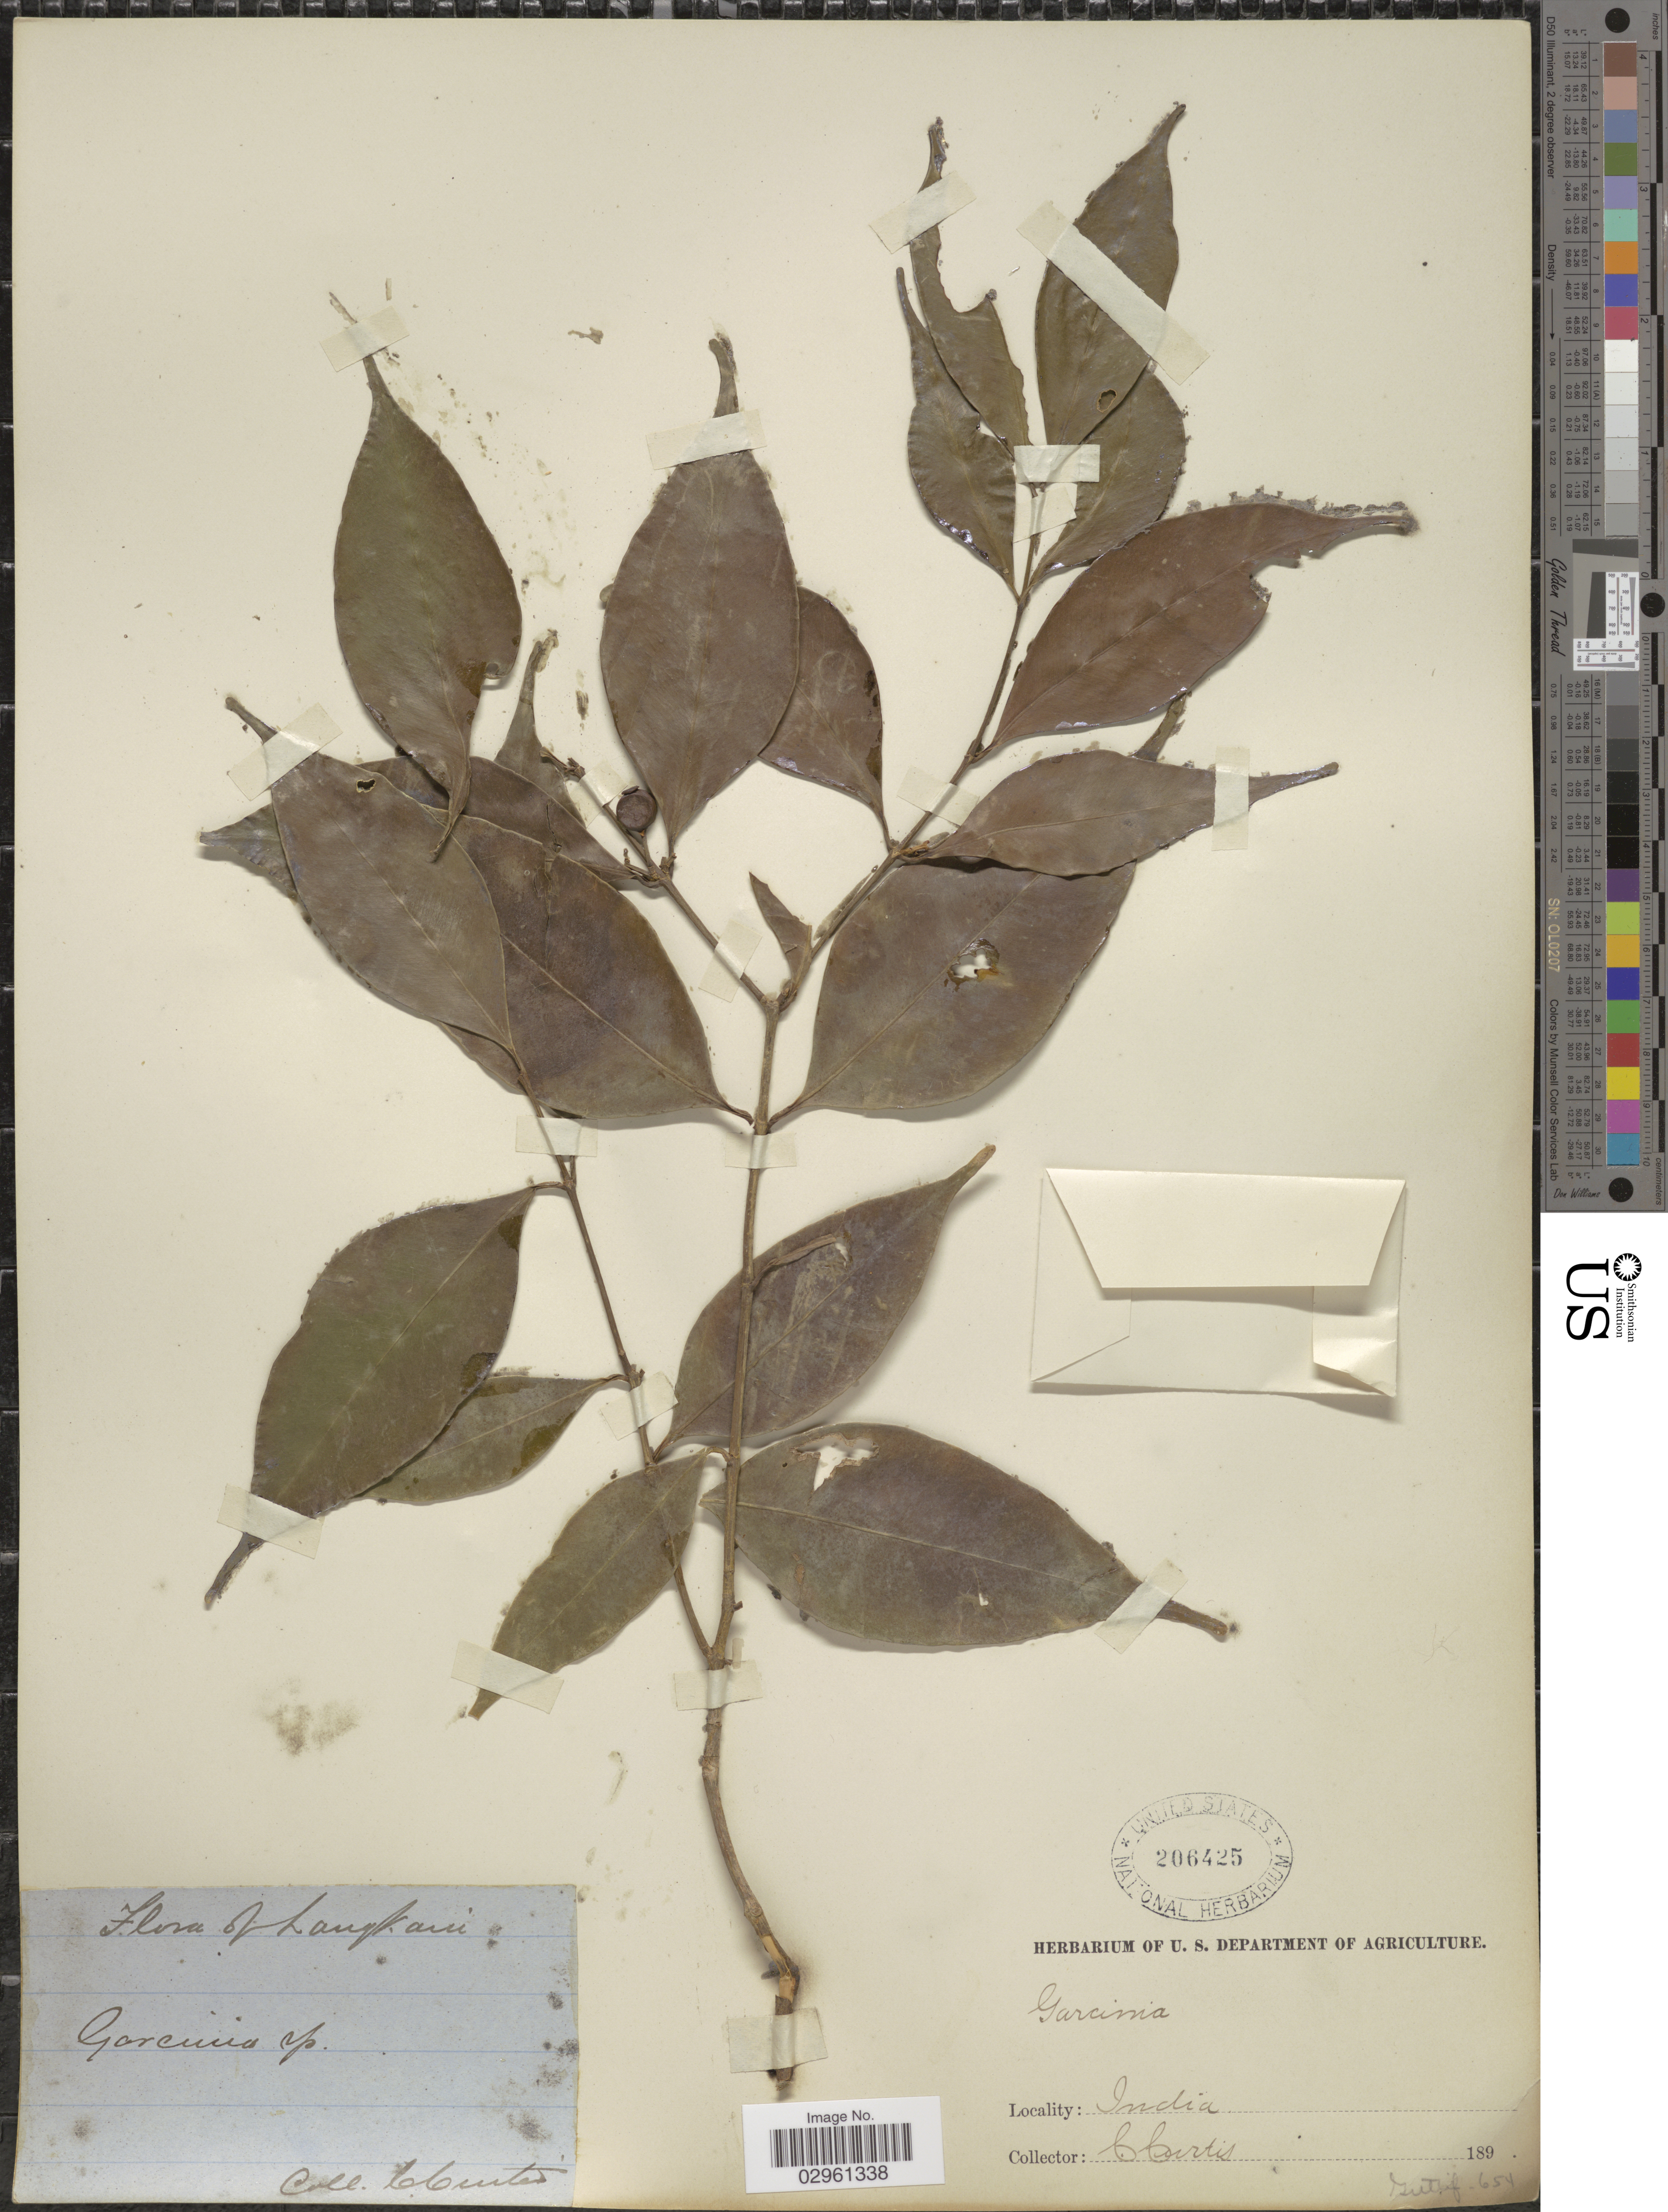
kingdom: Plantae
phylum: Tracheophyta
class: Magnoliopsida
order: Malpighiales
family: Clusiaceae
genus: Garcinia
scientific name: Garcinia sp.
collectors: C. Curtis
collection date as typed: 189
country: Malaysia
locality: Langkawi.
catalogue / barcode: US 206425